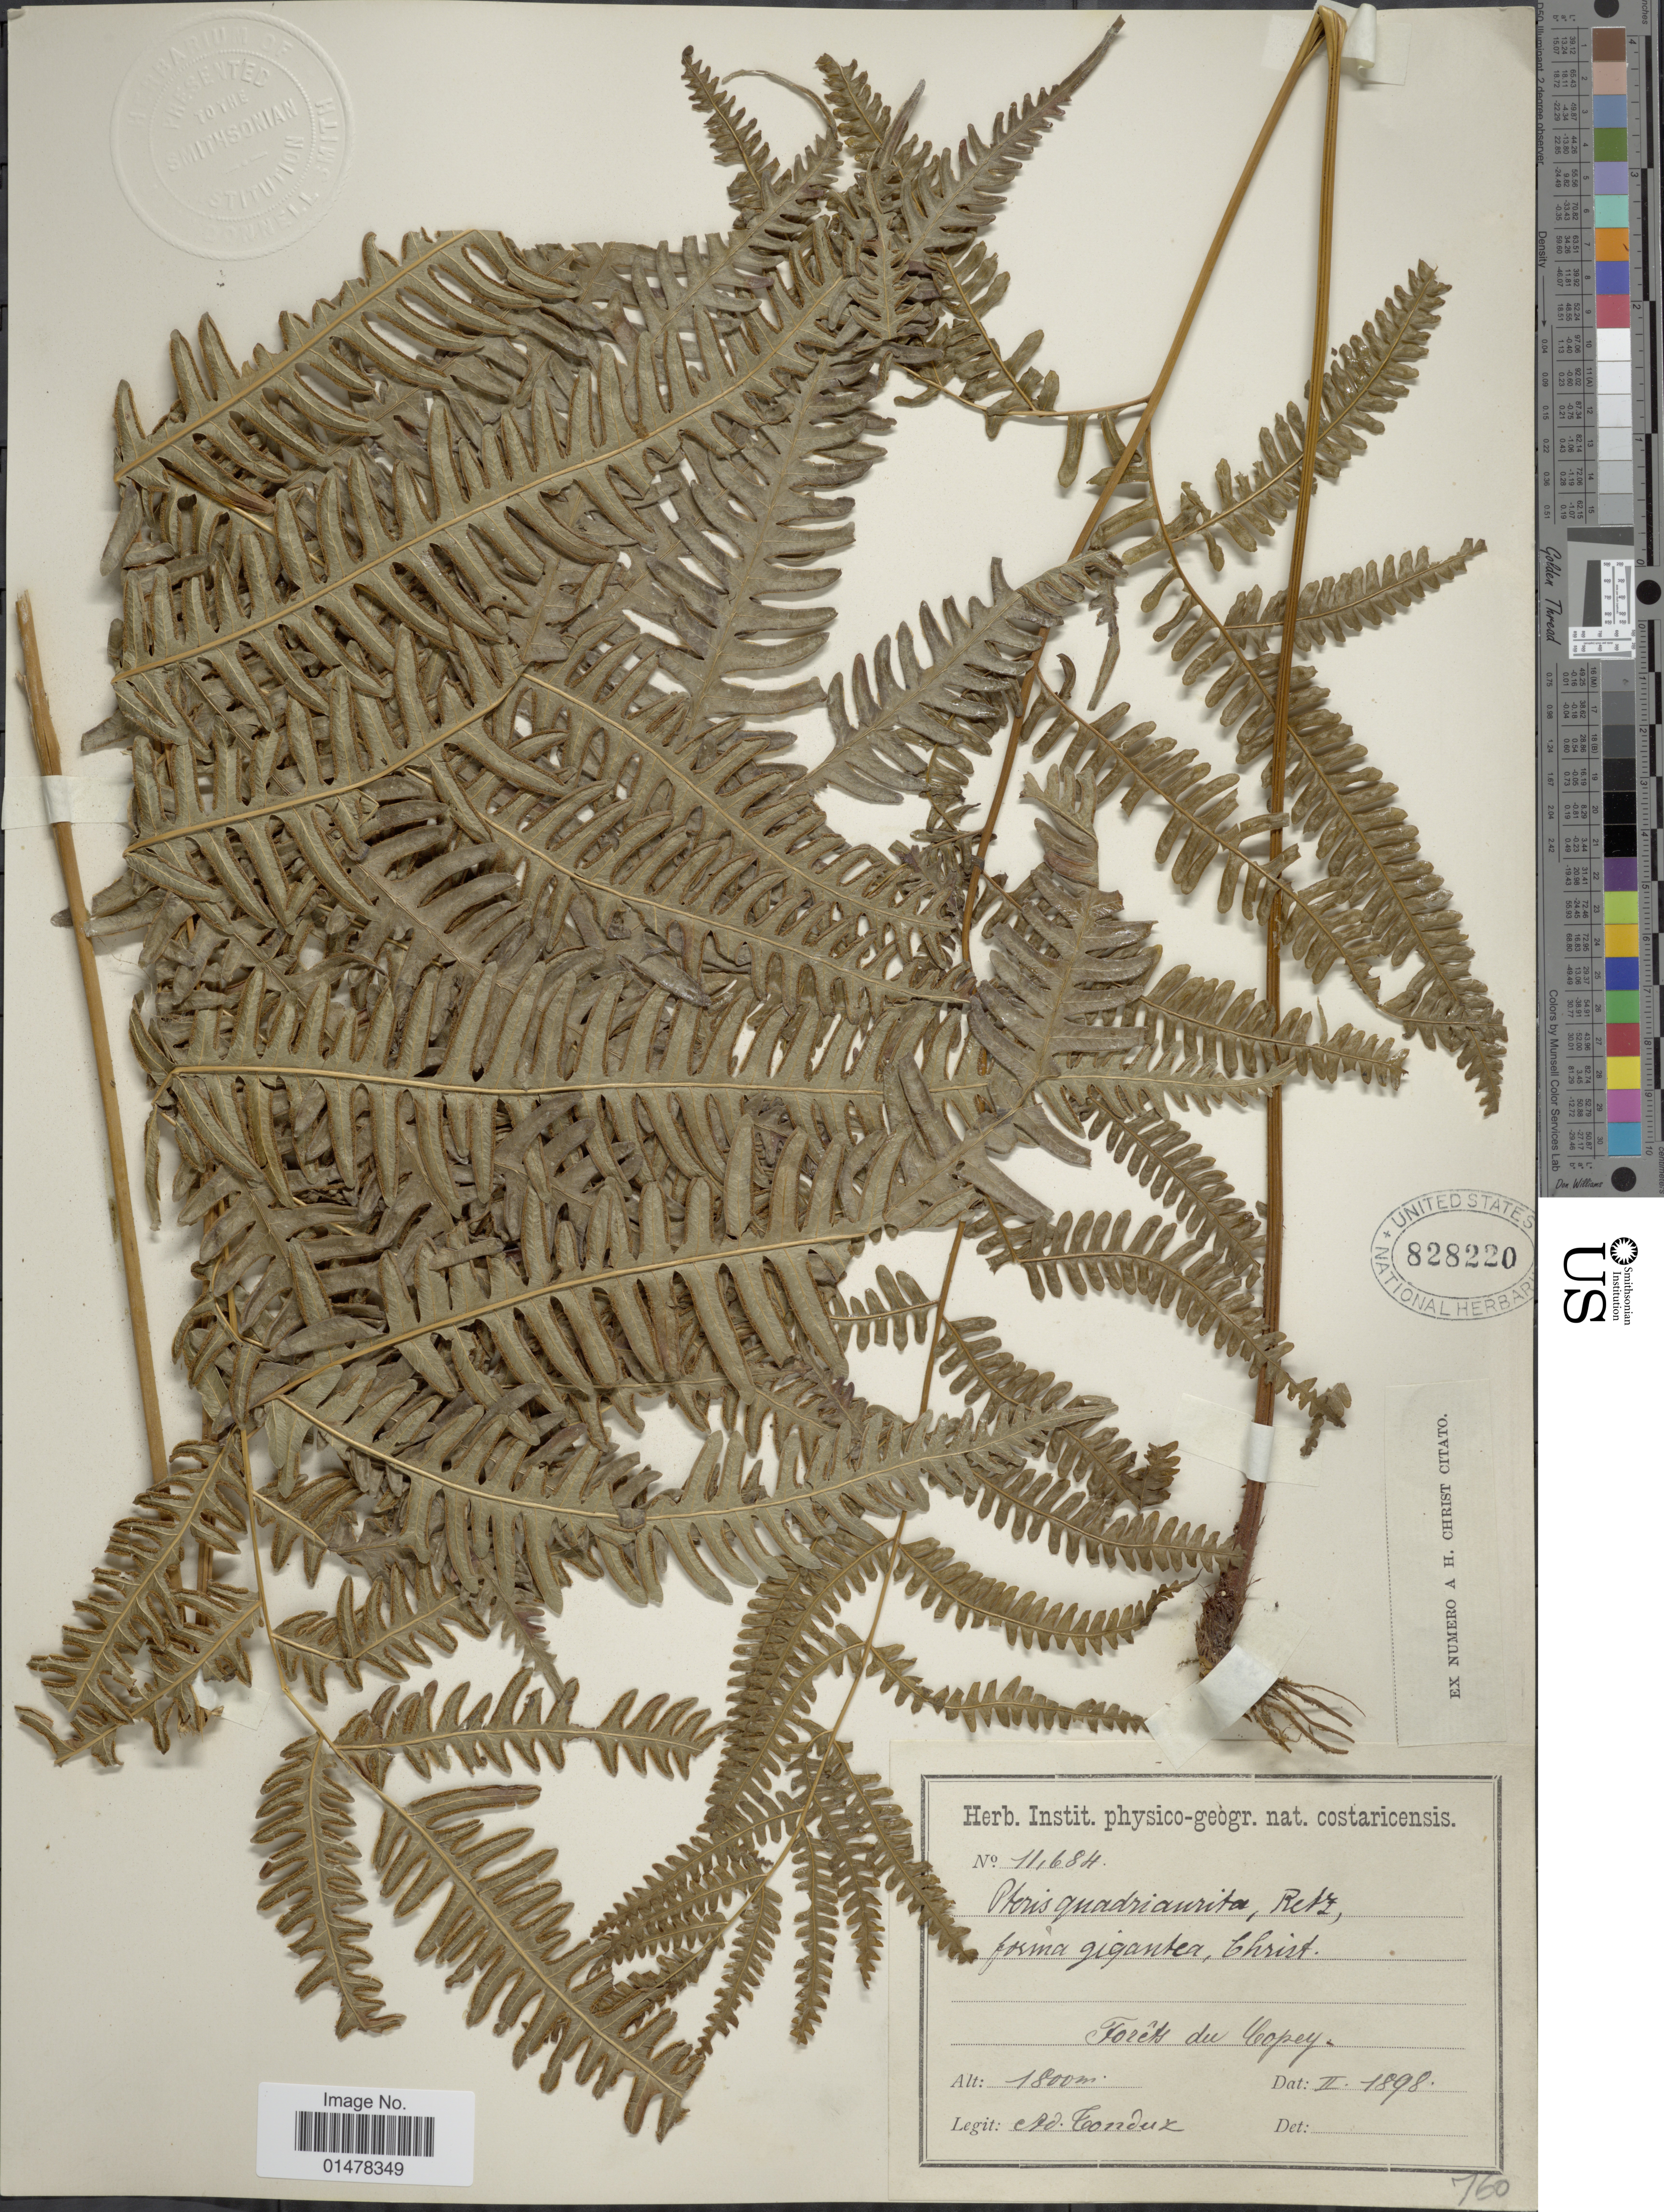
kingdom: Plantae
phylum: Tracheophyta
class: Polypodiopsida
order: Polypodiales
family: Pteridaceae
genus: Pteris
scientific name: Pteris quadriaurita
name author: Retz.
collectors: A. Tonduz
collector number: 11684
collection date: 1898-02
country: Costa Rica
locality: Forets du Copey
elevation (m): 1800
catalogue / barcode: US 828220